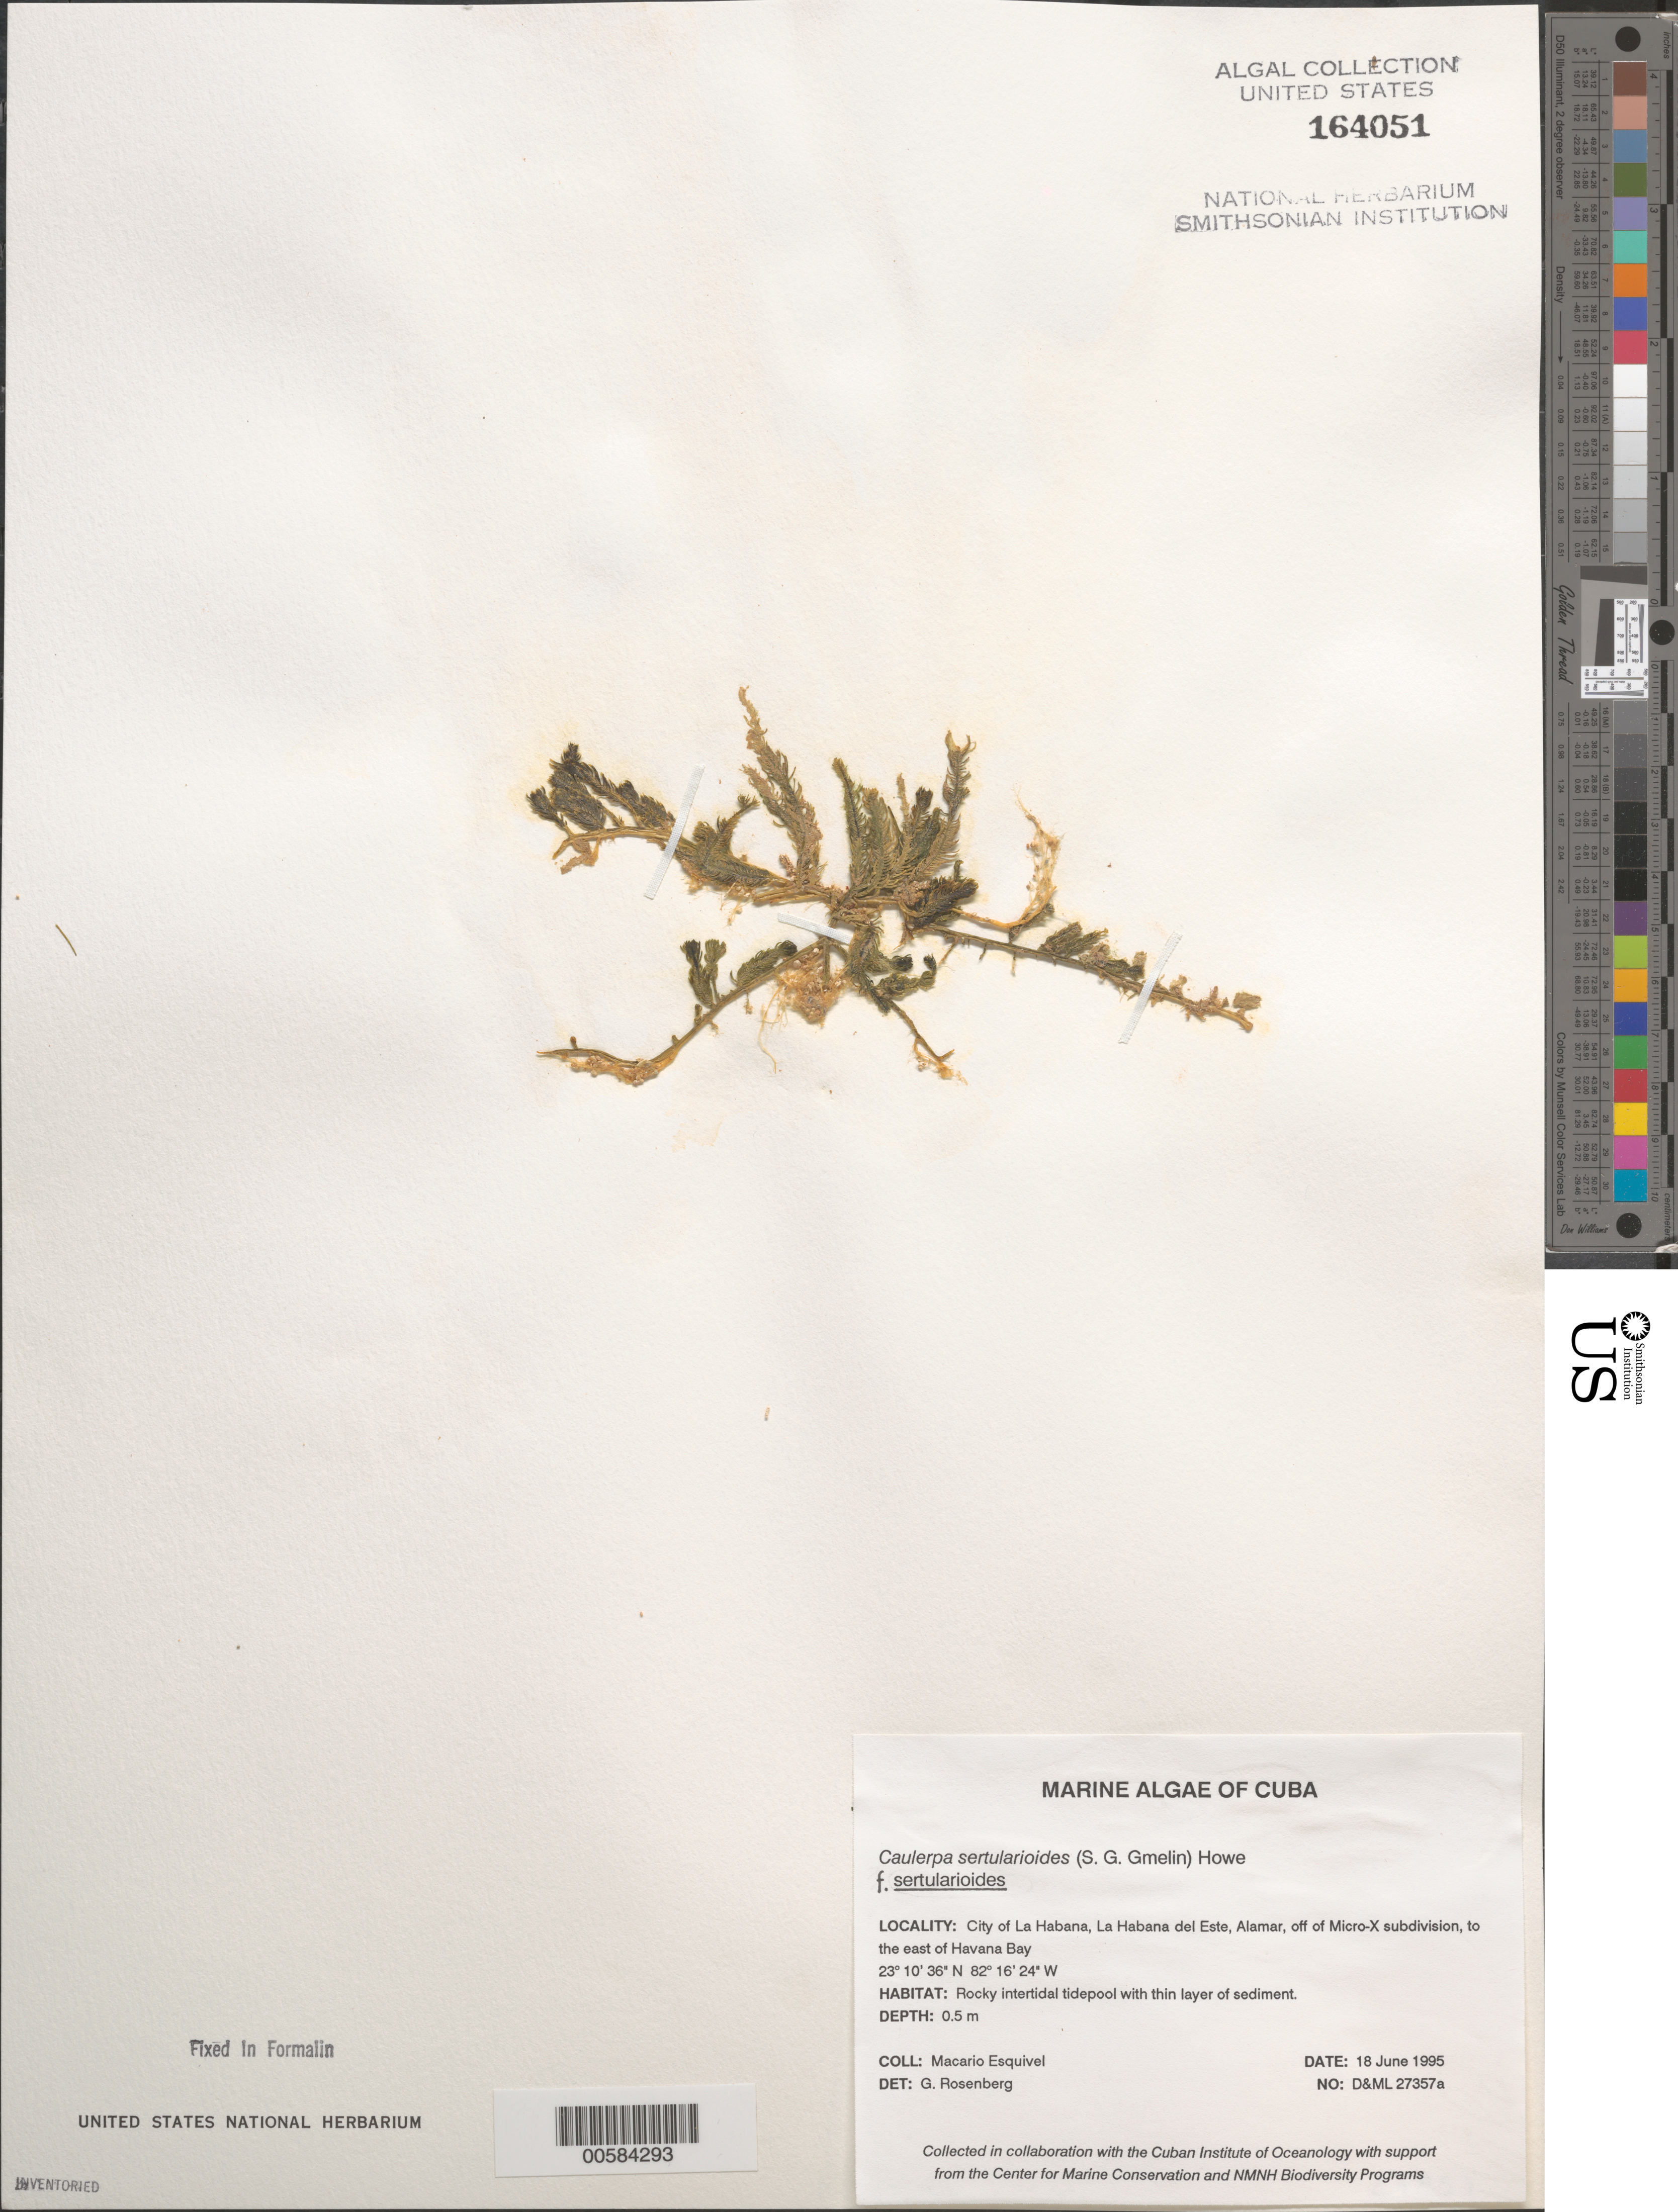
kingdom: Plantae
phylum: Chlorophyta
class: Ulvophyceae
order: Bryopsidales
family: Caulerpaceae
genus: Caulerpa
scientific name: Caulerpa sertularioides f. sertularioides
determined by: Rosenberg, G.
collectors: M. Esquivel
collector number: D&ML 27357a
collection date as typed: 18 Jun 1995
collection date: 1995-06-18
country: Cuba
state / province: La Habana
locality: La Habana, La Habana del Este, Alamar, east of Havana Bay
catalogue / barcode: US 164051